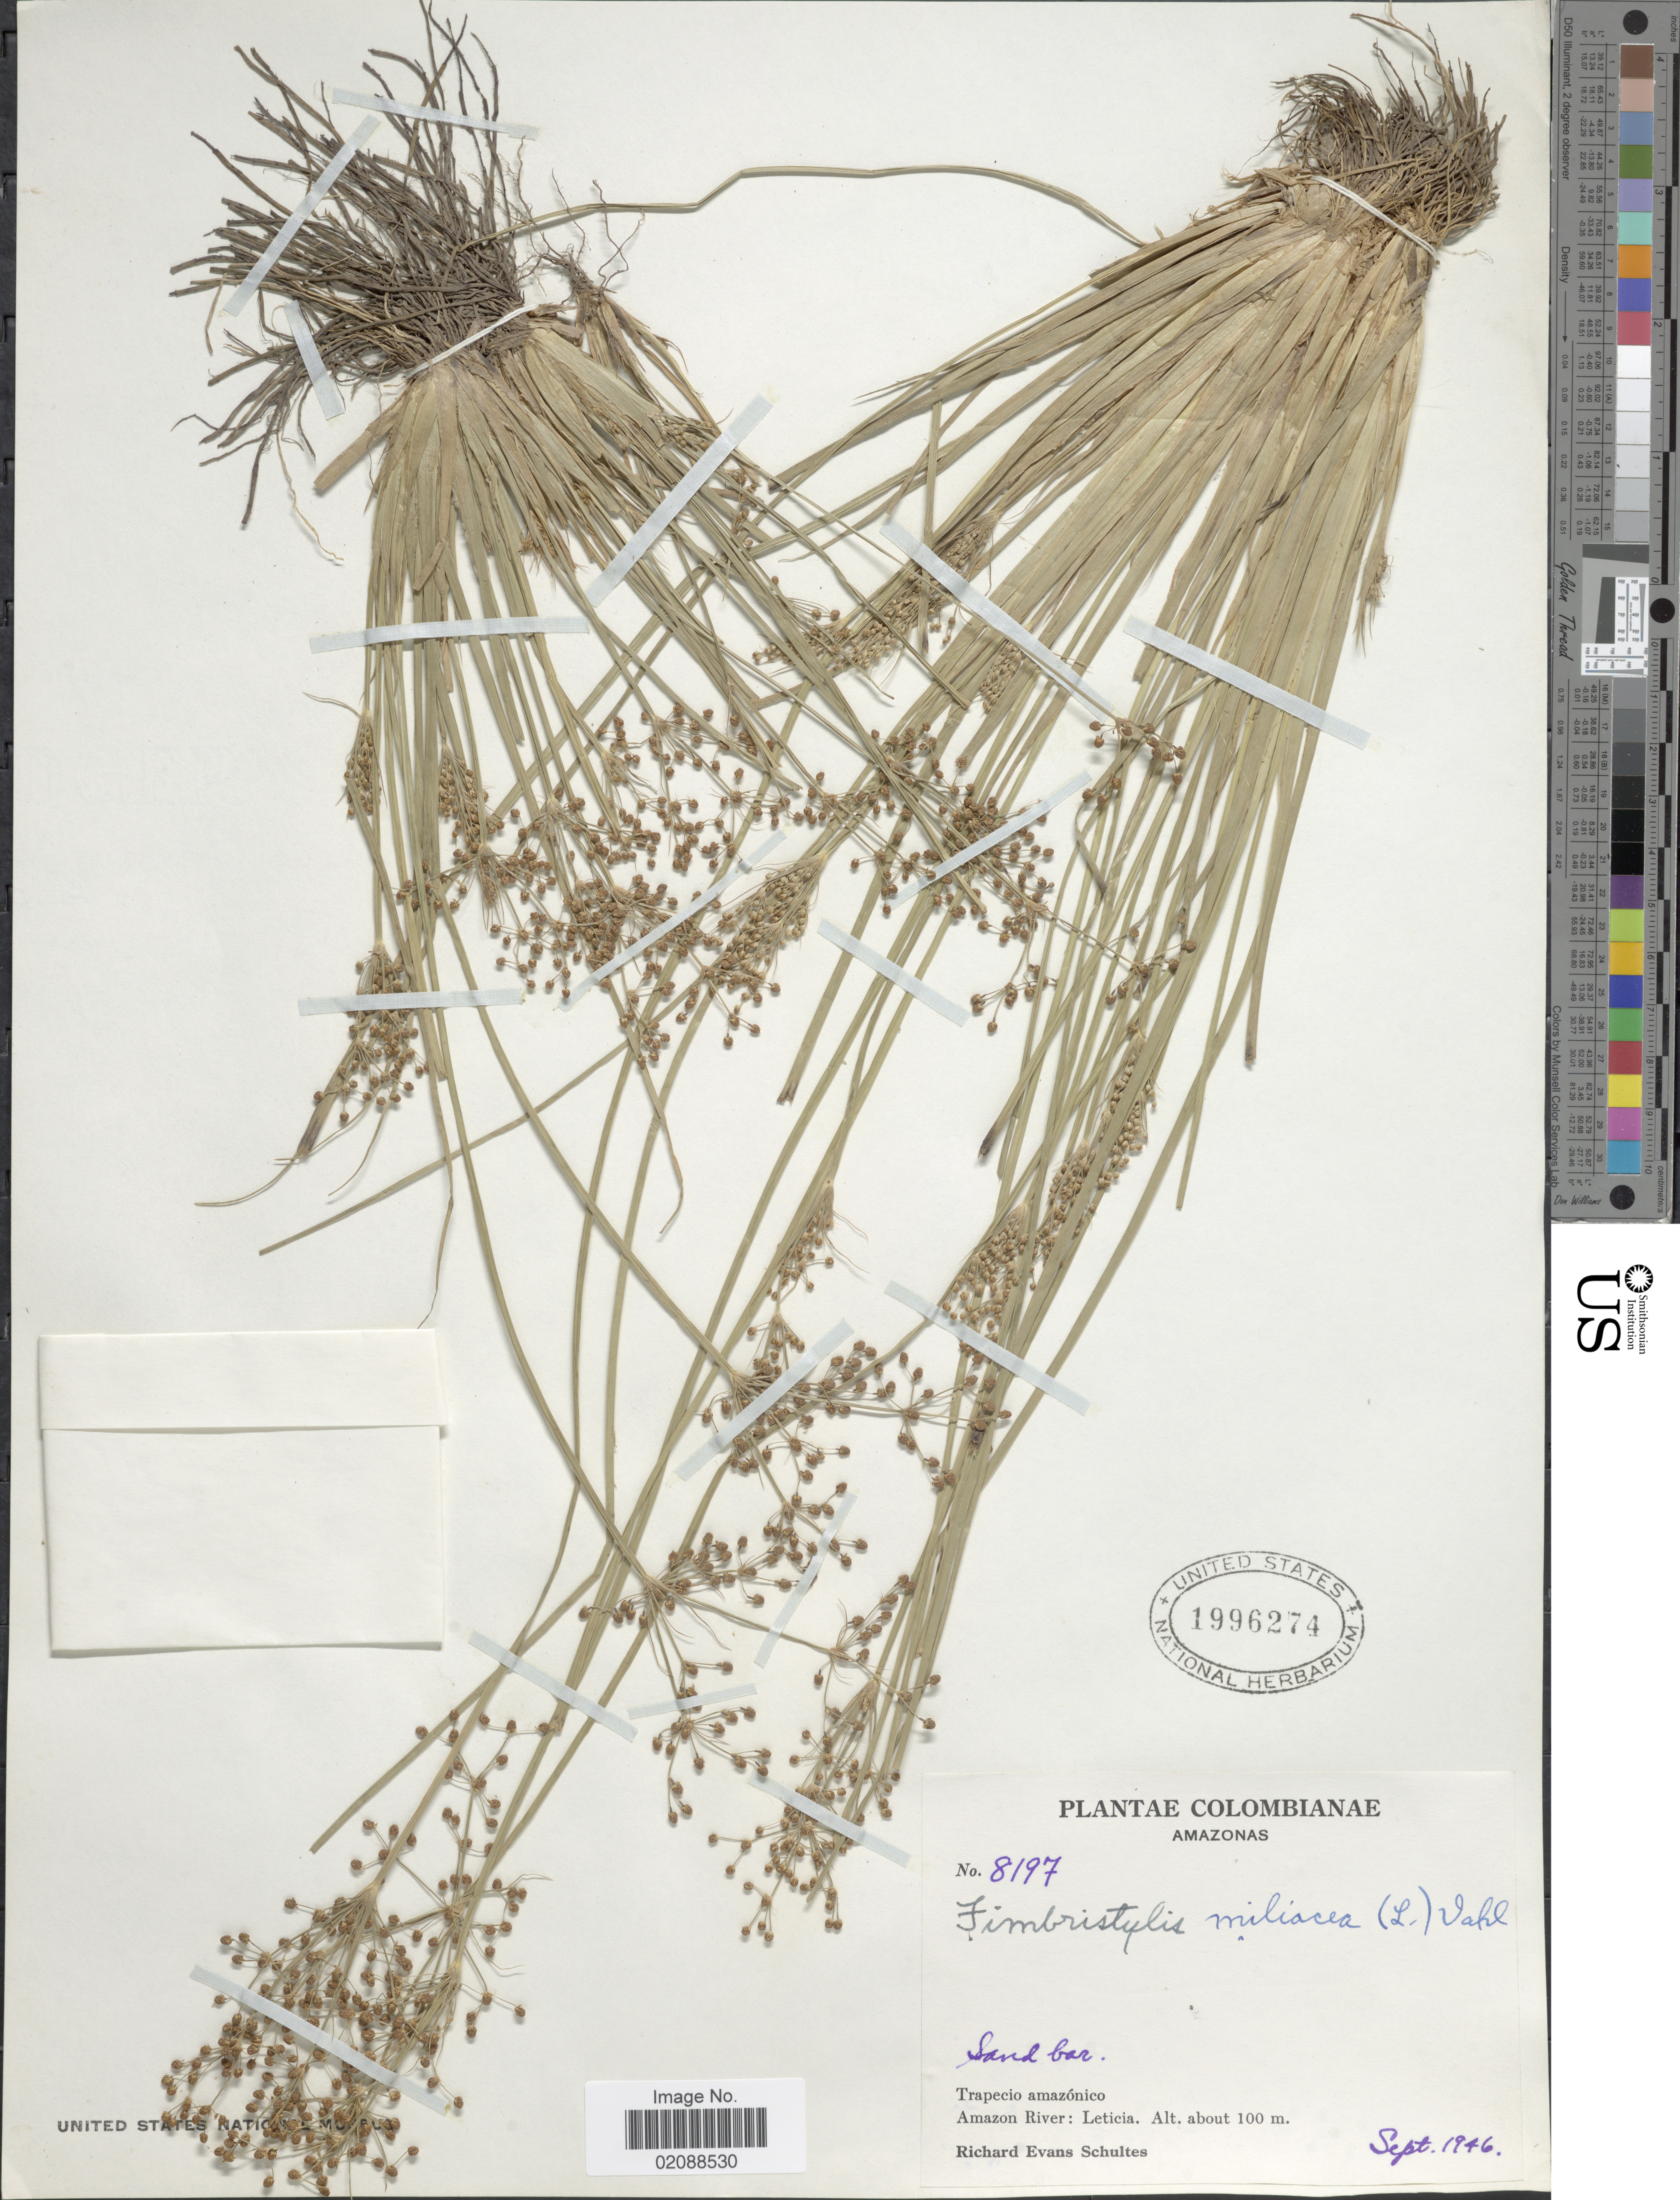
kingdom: Plantae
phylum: Tracheophyta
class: Liliopsida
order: Poales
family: Cyperaceae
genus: Fimbristylis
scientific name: Fimbristylis littoralis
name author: Gaudich.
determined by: Strong, M. T., (US), Smithsonian Institution - National Museum of Natural History (UNITED STATES)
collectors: R. E. Schultes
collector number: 8197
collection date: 1946-09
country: Colombia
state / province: Amazônas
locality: Colombianae. Sand bar. Trapecio amazonico. Amazon River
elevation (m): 100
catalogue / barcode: US 1996274